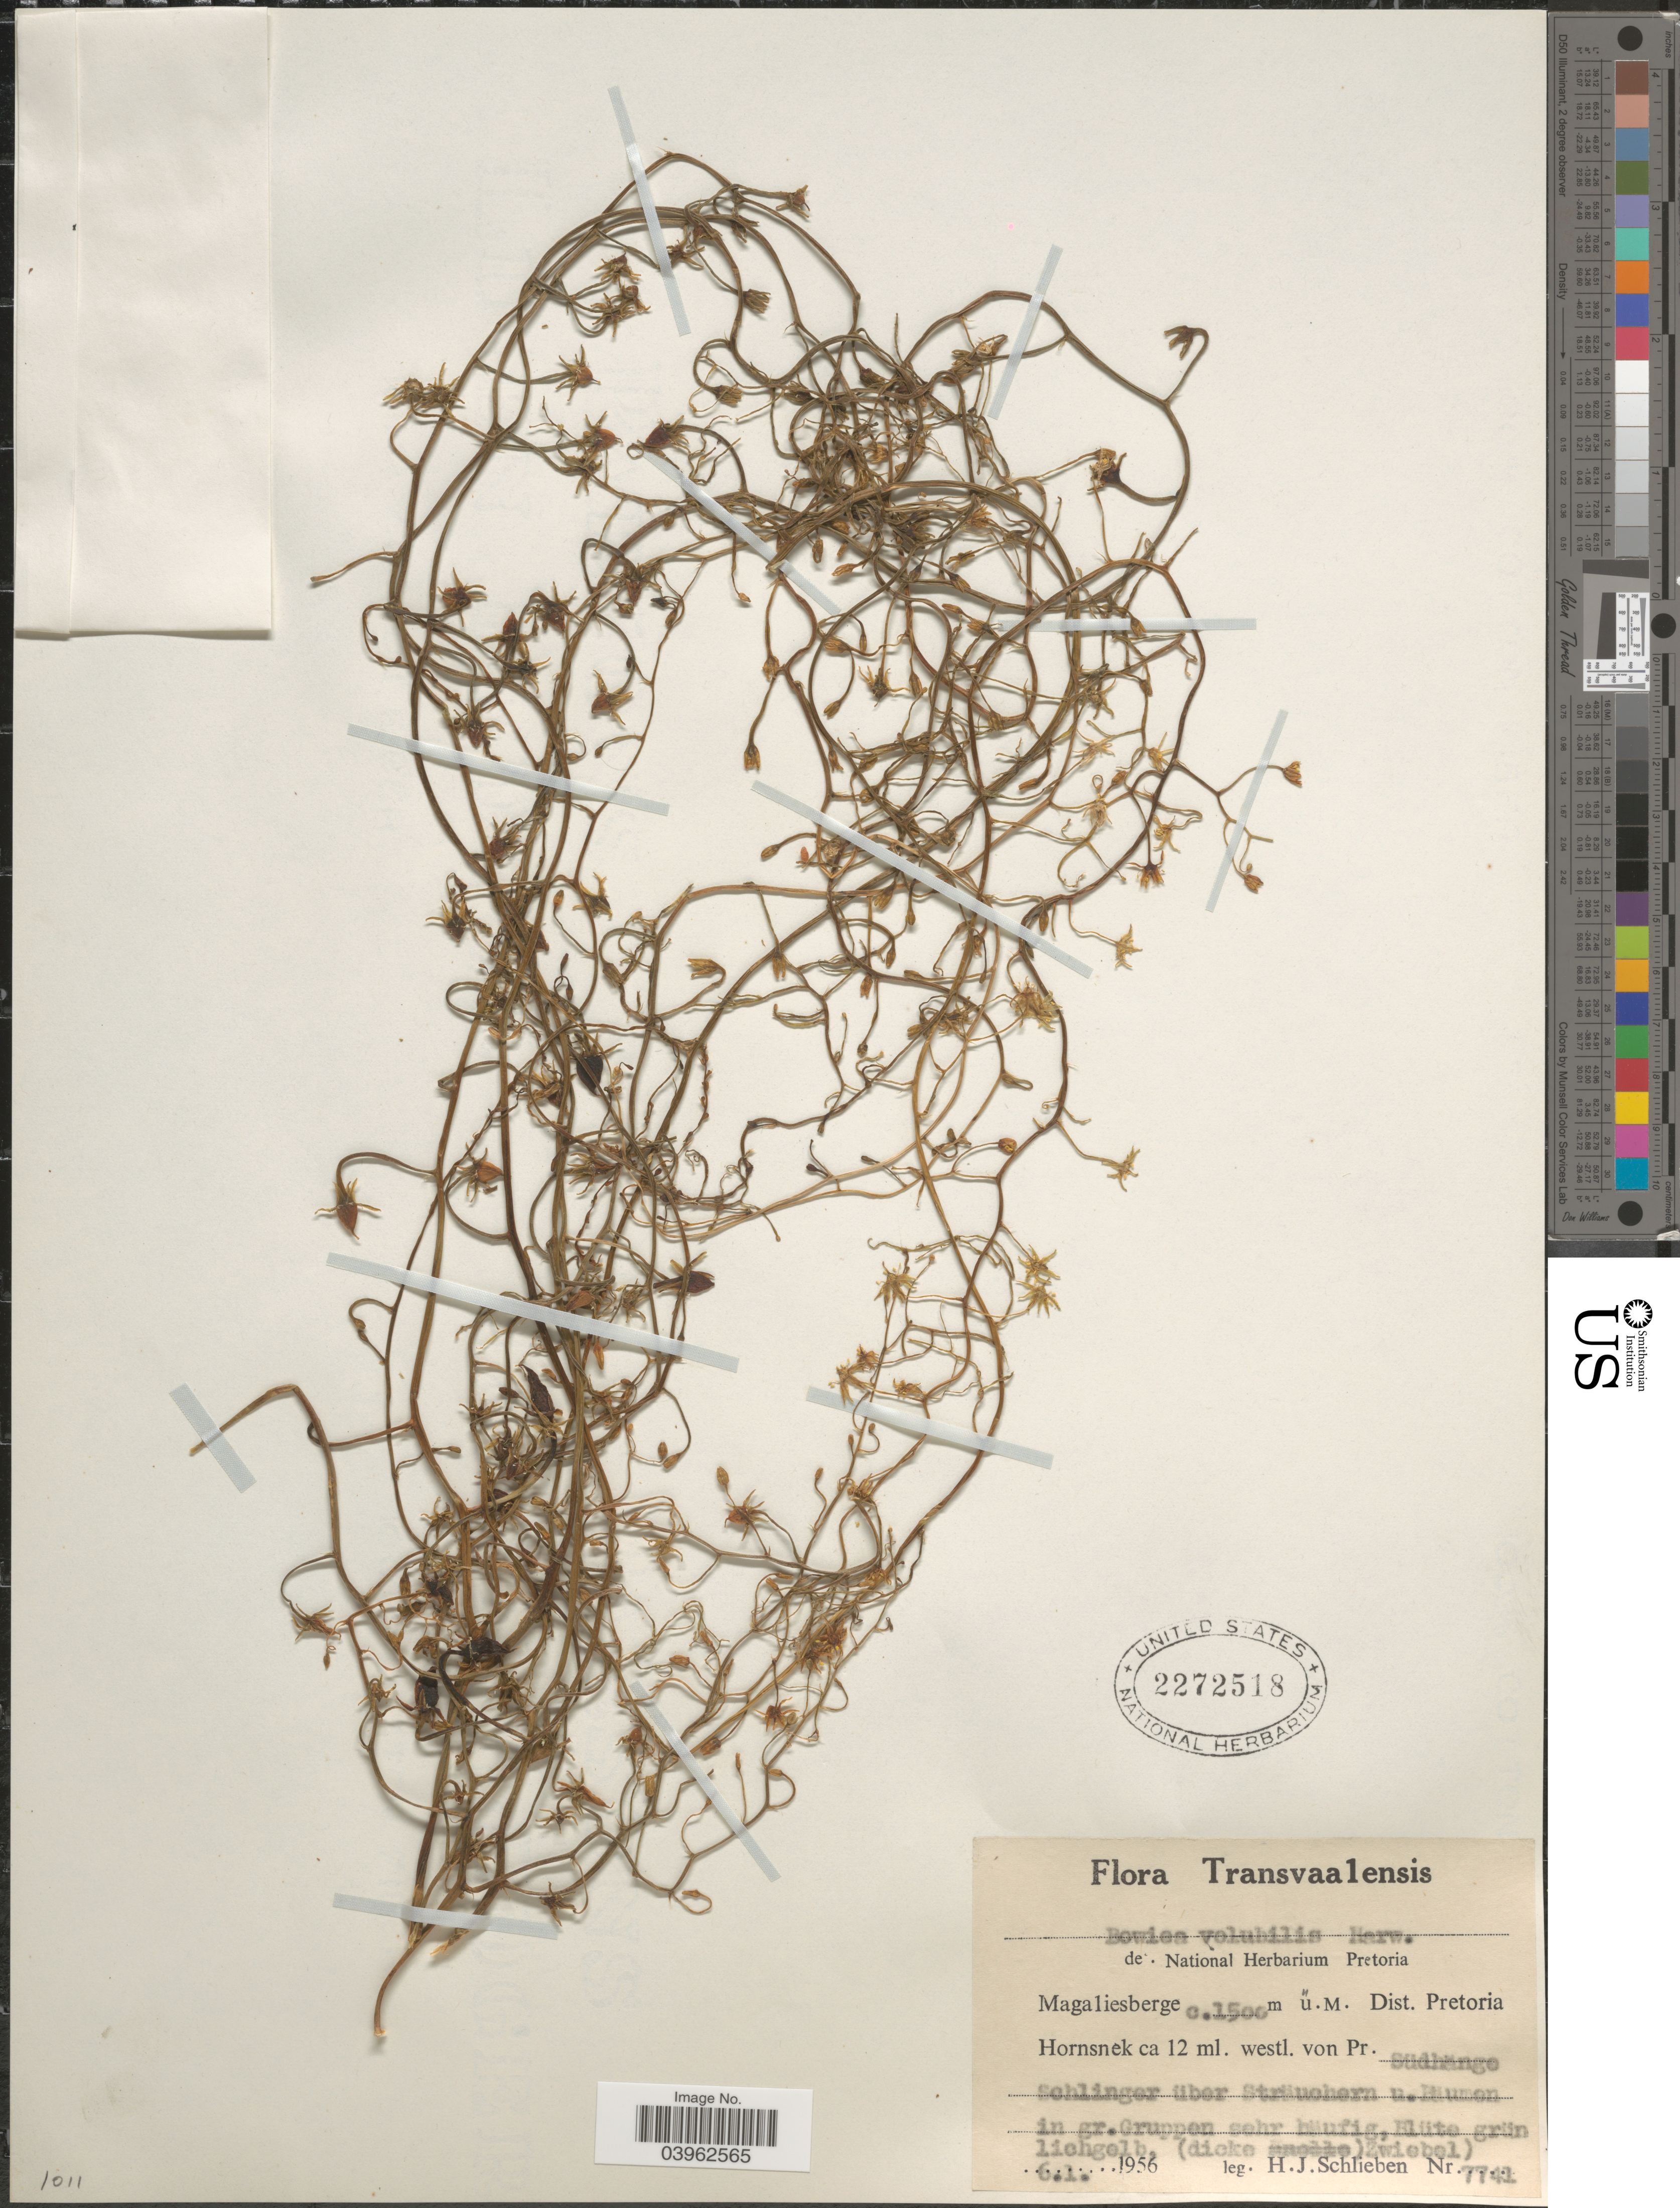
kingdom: Plantae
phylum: Tracheophyta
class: Liliopsida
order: Asparagales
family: Asparagaceae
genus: Bowiea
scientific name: Bowiea volubilis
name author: Harv. ex Hook. f.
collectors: H. J. Schlieben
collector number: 7741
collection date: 1956-01-06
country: South Africa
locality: Transvaalensis. Magaliesberge. Dist. Pretoria Hornsnek ca 12 ml. westl. von Pr. Südhange.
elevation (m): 1500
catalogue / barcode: US 2272518